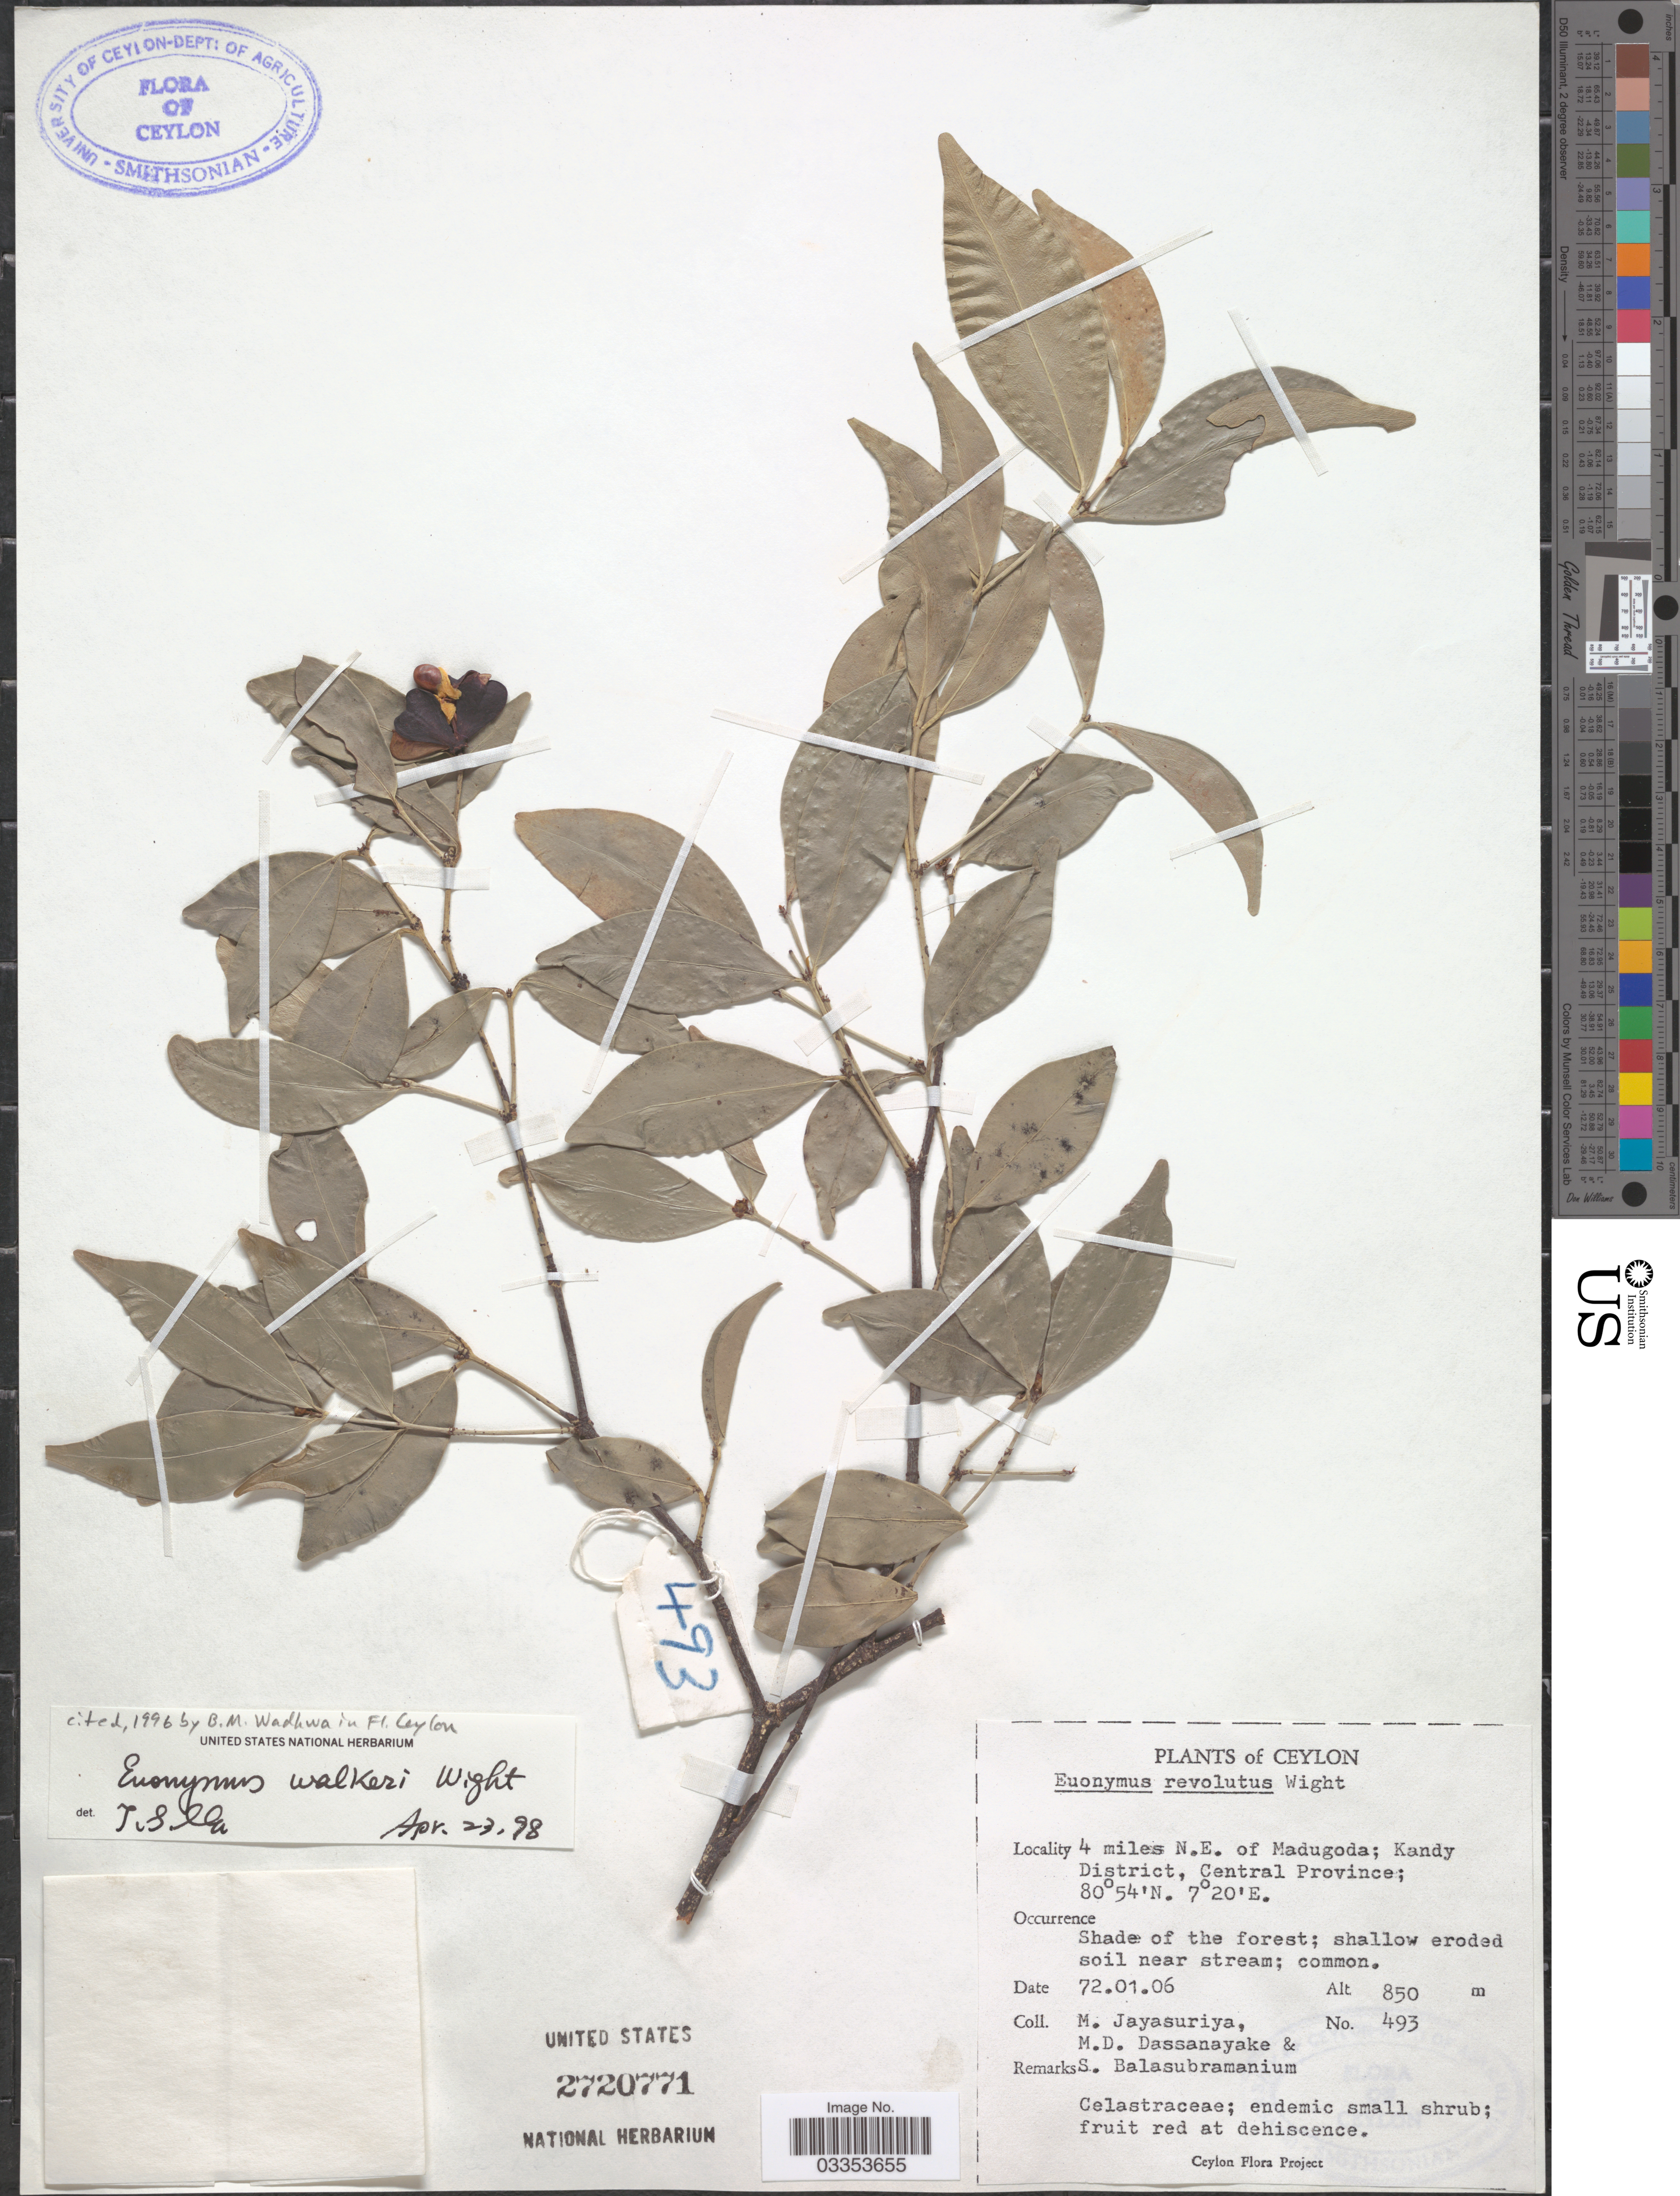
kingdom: Plantae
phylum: Tracheophyta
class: Magnoliopsida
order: Celastrales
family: Celastraceae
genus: Euonymus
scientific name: Euonymus walkeri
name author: Wight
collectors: M. Jayasuriya & M. D. Dassanayake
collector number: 493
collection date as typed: Transcribed d/m/y: 6/1/72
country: Sri Lanka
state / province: Central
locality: Ceylon. 4 miles N.E. of Madugoda; Kandy District.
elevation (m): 850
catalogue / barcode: US 2720771